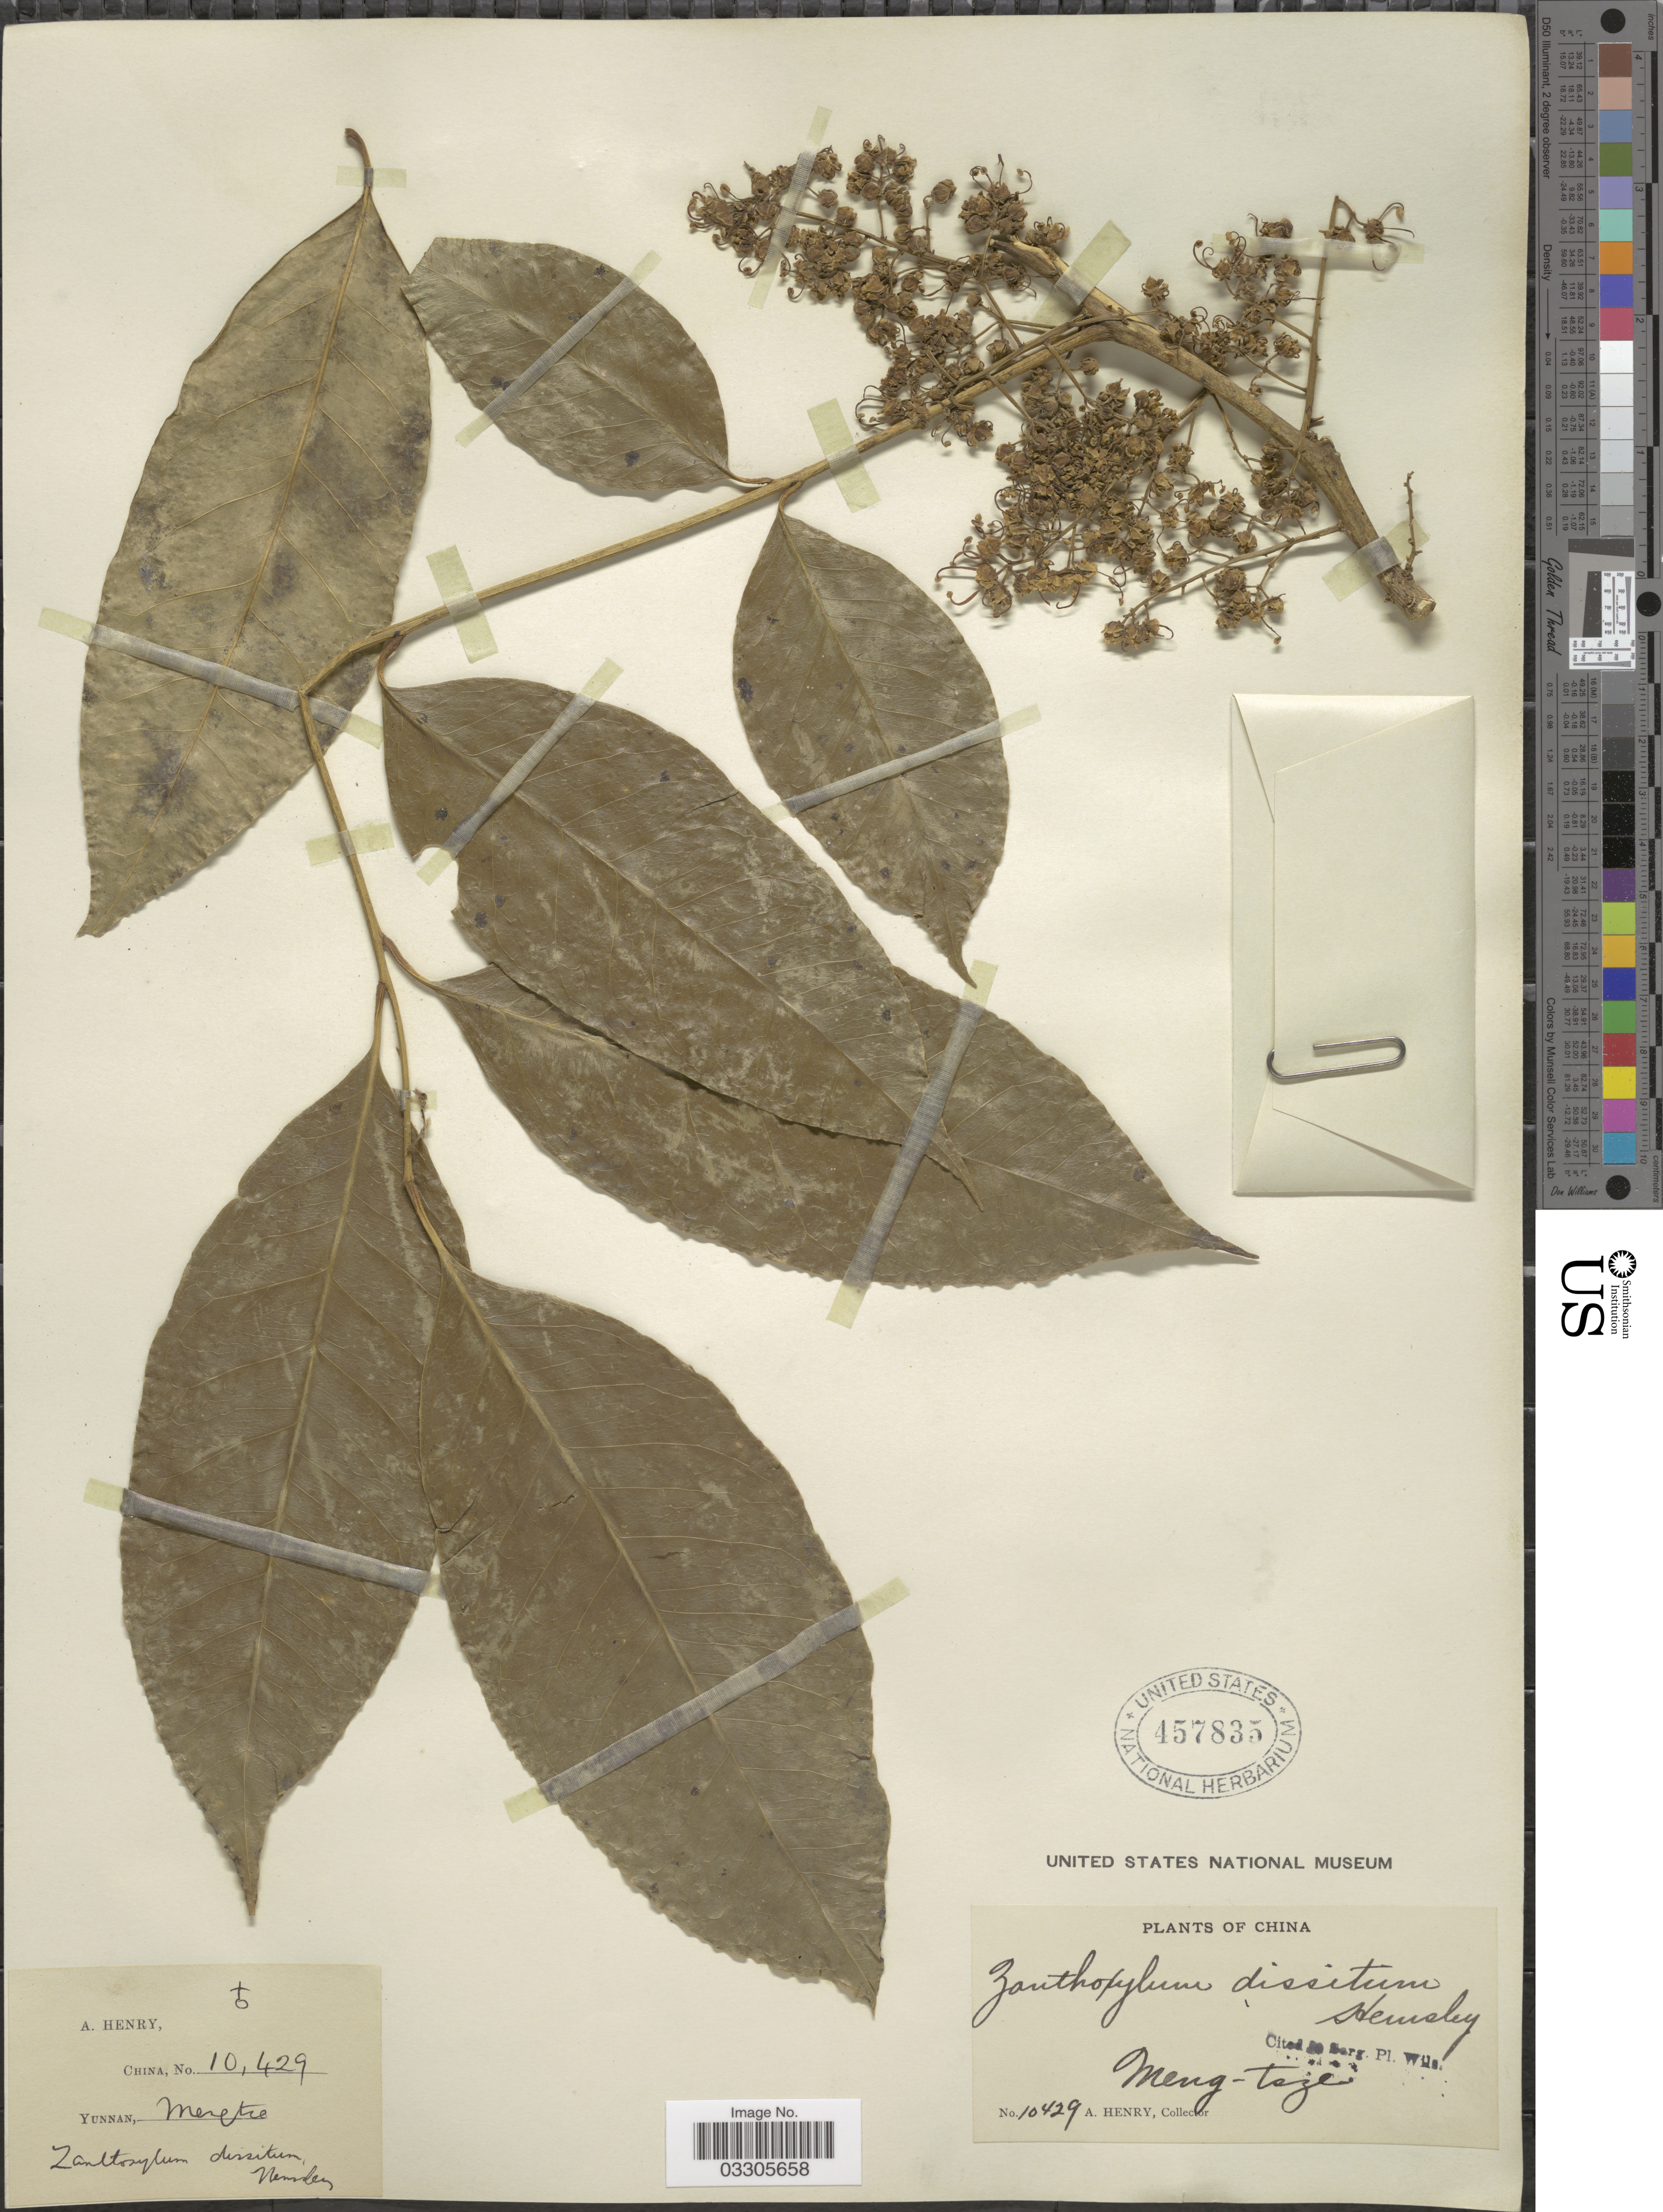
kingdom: Plantae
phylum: Tracheophyta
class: Magnoliopsida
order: Sapindales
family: Rutaceae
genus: Zanthoxylum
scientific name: Zanthoxylum dissitum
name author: Hemsl.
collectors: A. Henry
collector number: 10429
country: China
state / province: Yunnan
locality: Meng-tsze.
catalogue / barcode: US 457835